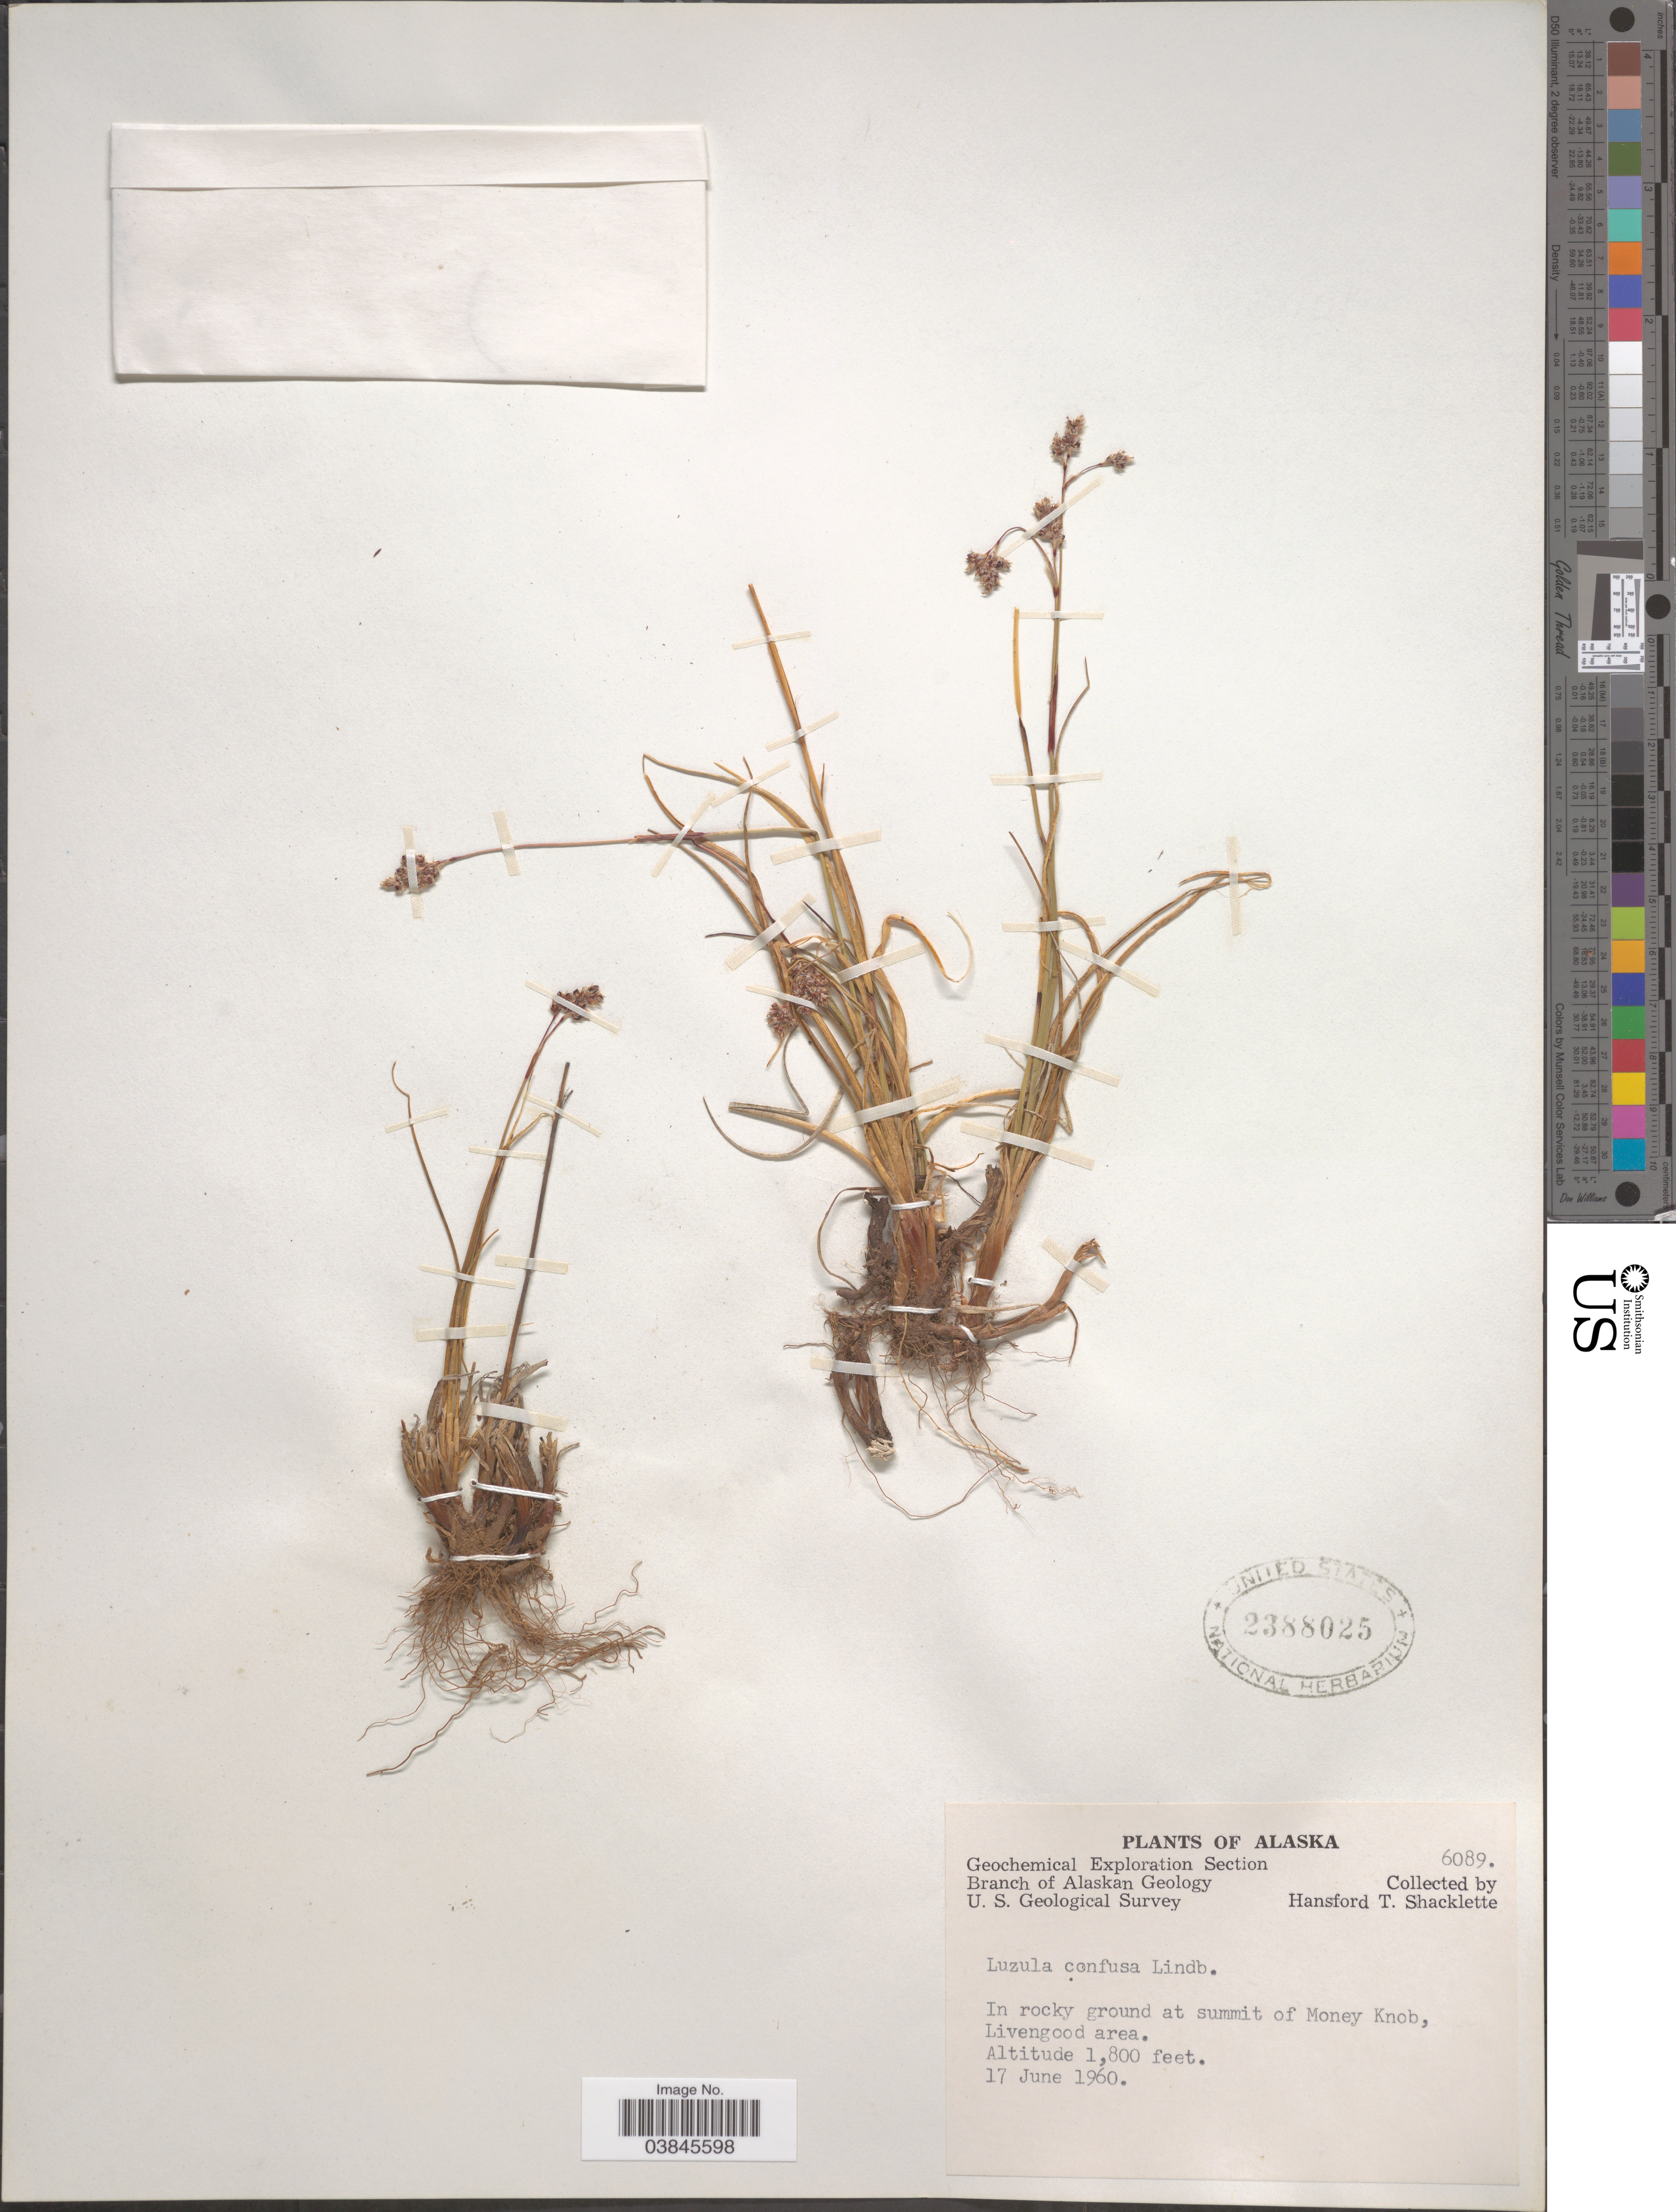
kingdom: Plantae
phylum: Tracheophyta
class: Liliopsida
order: Poales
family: Juncaceae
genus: Luzula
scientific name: Luzula confusa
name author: Lindeb.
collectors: H. Shacklette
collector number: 6089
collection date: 1960-06-17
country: United States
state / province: Alaska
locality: In rocky ground at summit of Money Knob, Livengood area.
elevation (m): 549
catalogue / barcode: US 2388025